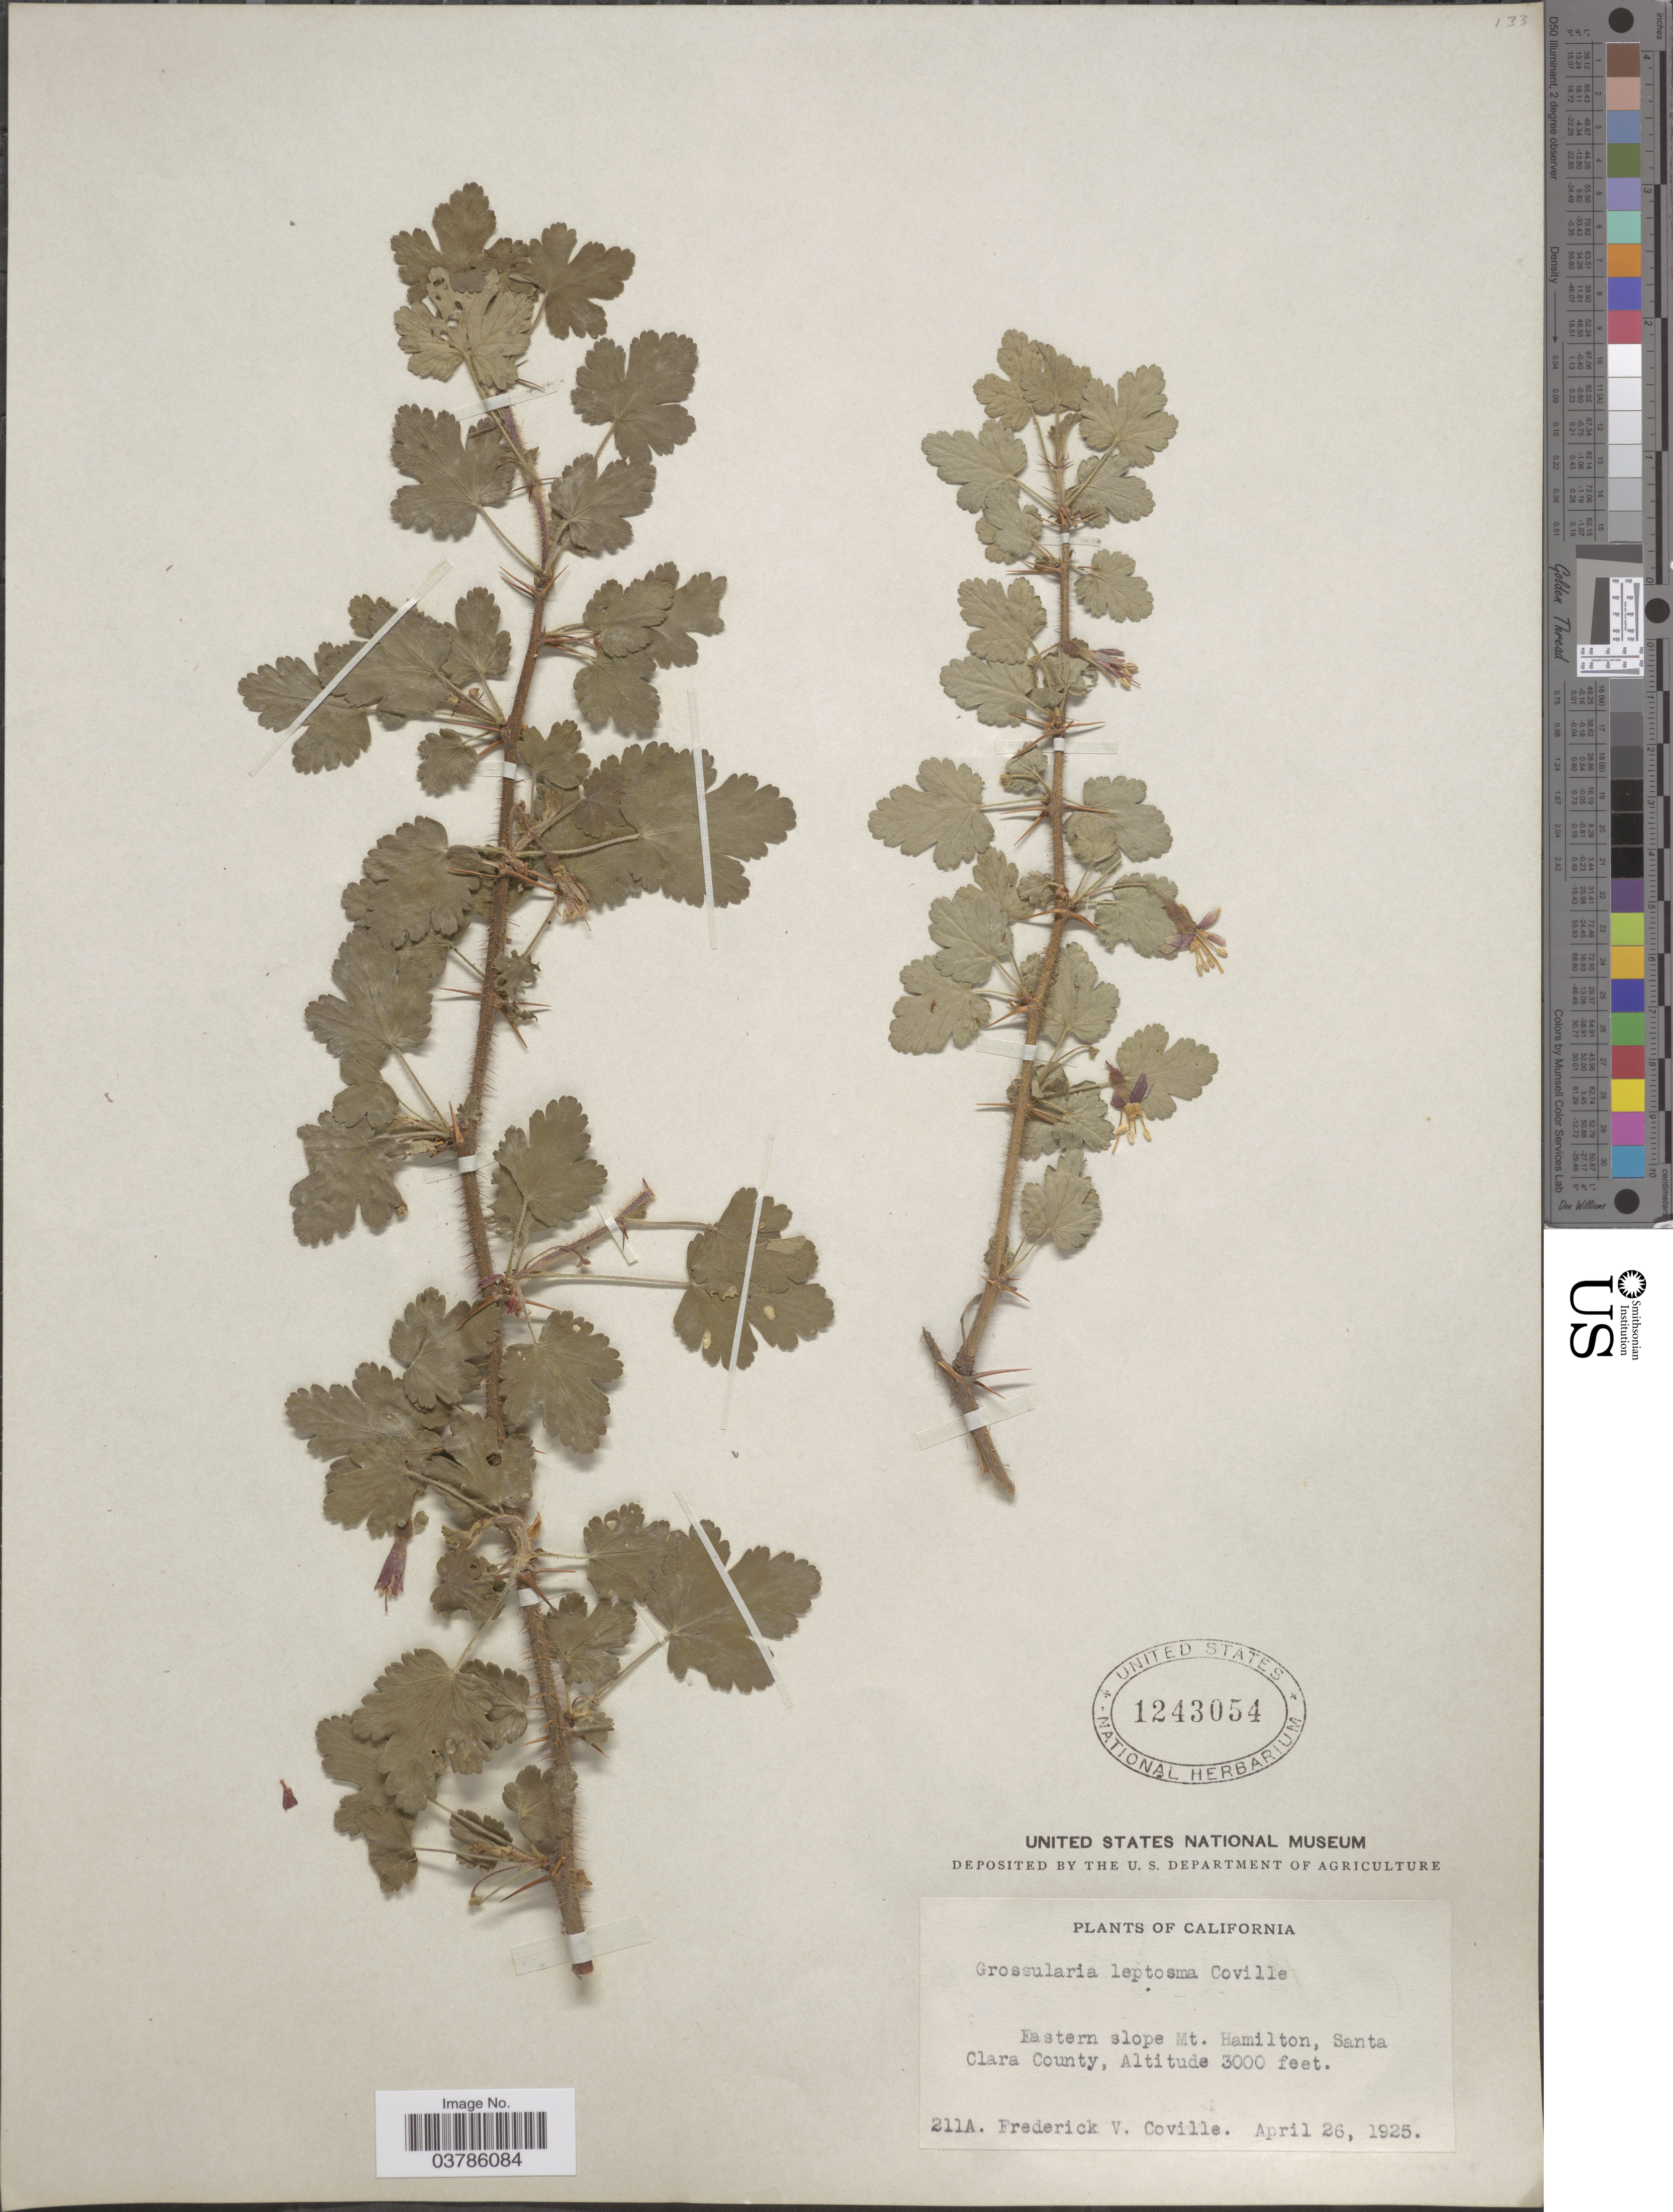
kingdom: Plantae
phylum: Tracheophyta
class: Magnoliopsida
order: Saxifragales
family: Grossulariaceae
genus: Ribes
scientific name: Ribes menziesii var. leptosum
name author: (Coville) Jeps.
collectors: F. V. Coville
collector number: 211A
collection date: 1925-04-26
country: United States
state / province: California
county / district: Santa Clara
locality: Eastern slope Mt. Hamilton, Santa Clara County.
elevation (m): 914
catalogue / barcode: US 1243054